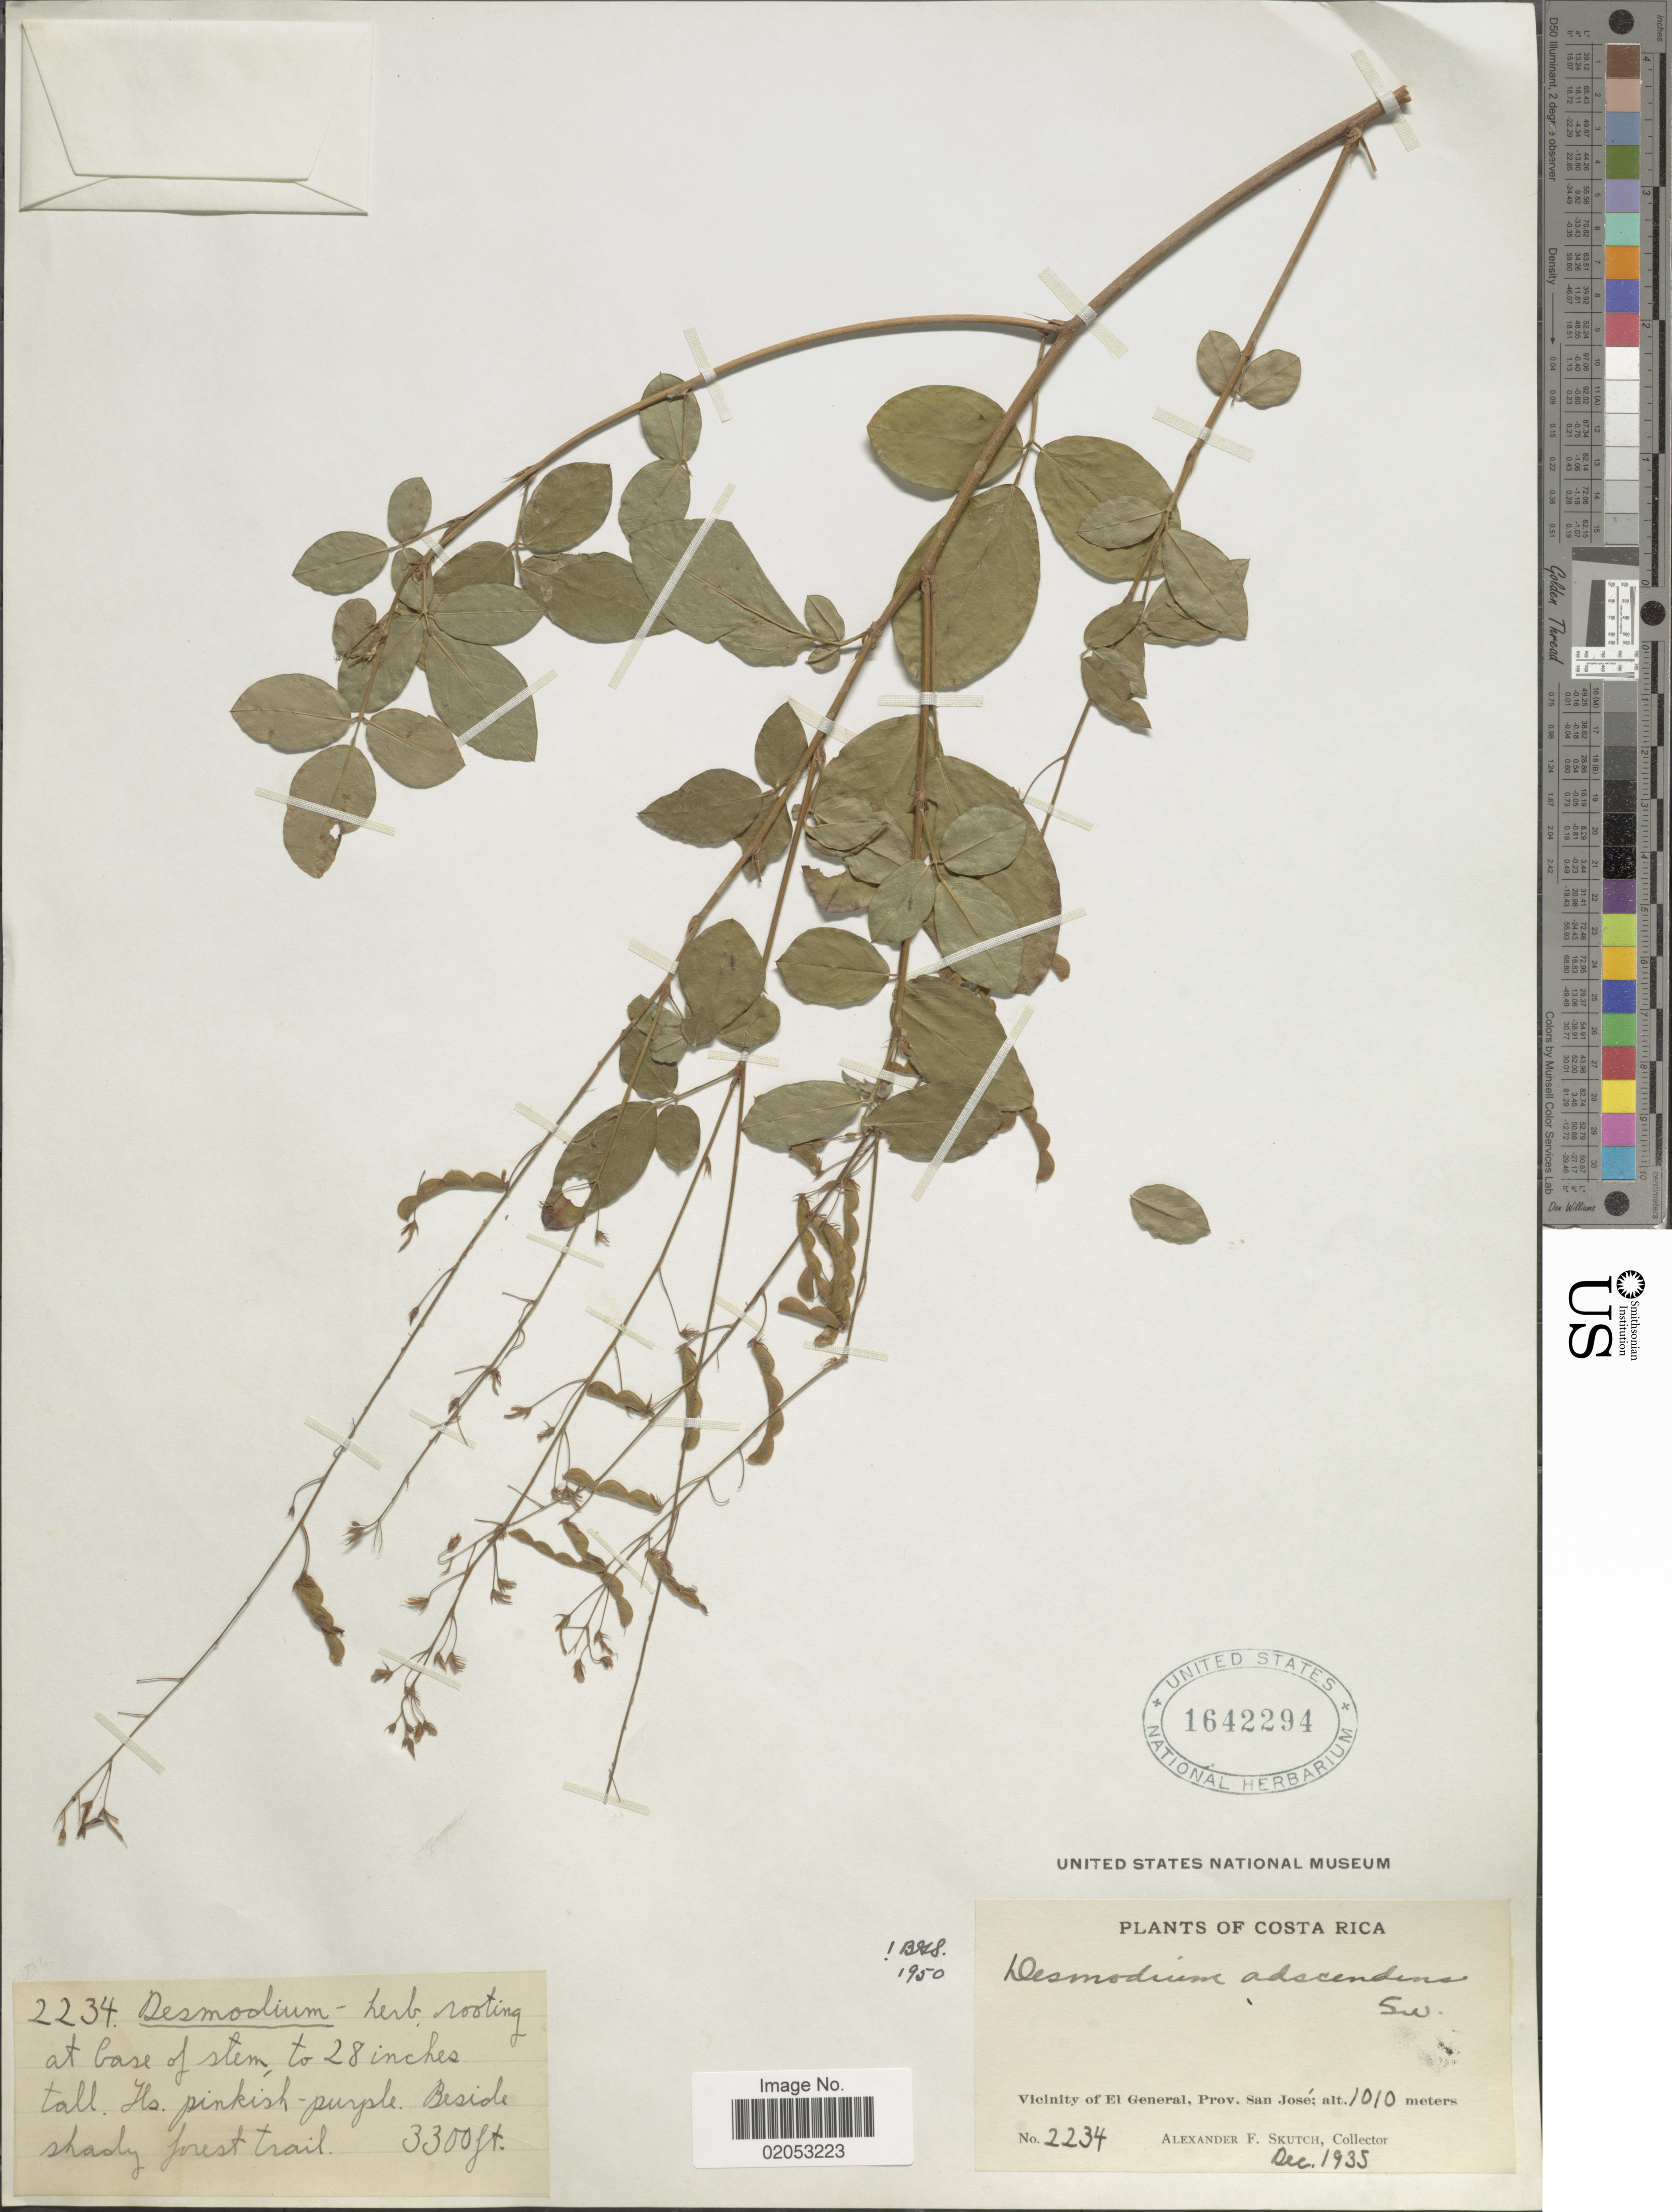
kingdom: Plantae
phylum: Tracheophyta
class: Magnoliopsida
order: Fabales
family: Fabaceae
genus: Grona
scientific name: Grona adscendens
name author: (Sw.) H. Ohashi & K. Ohashi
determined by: Strong, Mark T., (BOT), Smithsonian Institution - National Museum of Natural History (UNITED STATES)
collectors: A. F. Skutch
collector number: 2234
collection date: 1935-12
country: Costa Rica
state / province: San José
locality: Vicinity of El General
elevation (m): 1010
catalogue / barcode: US 1642294